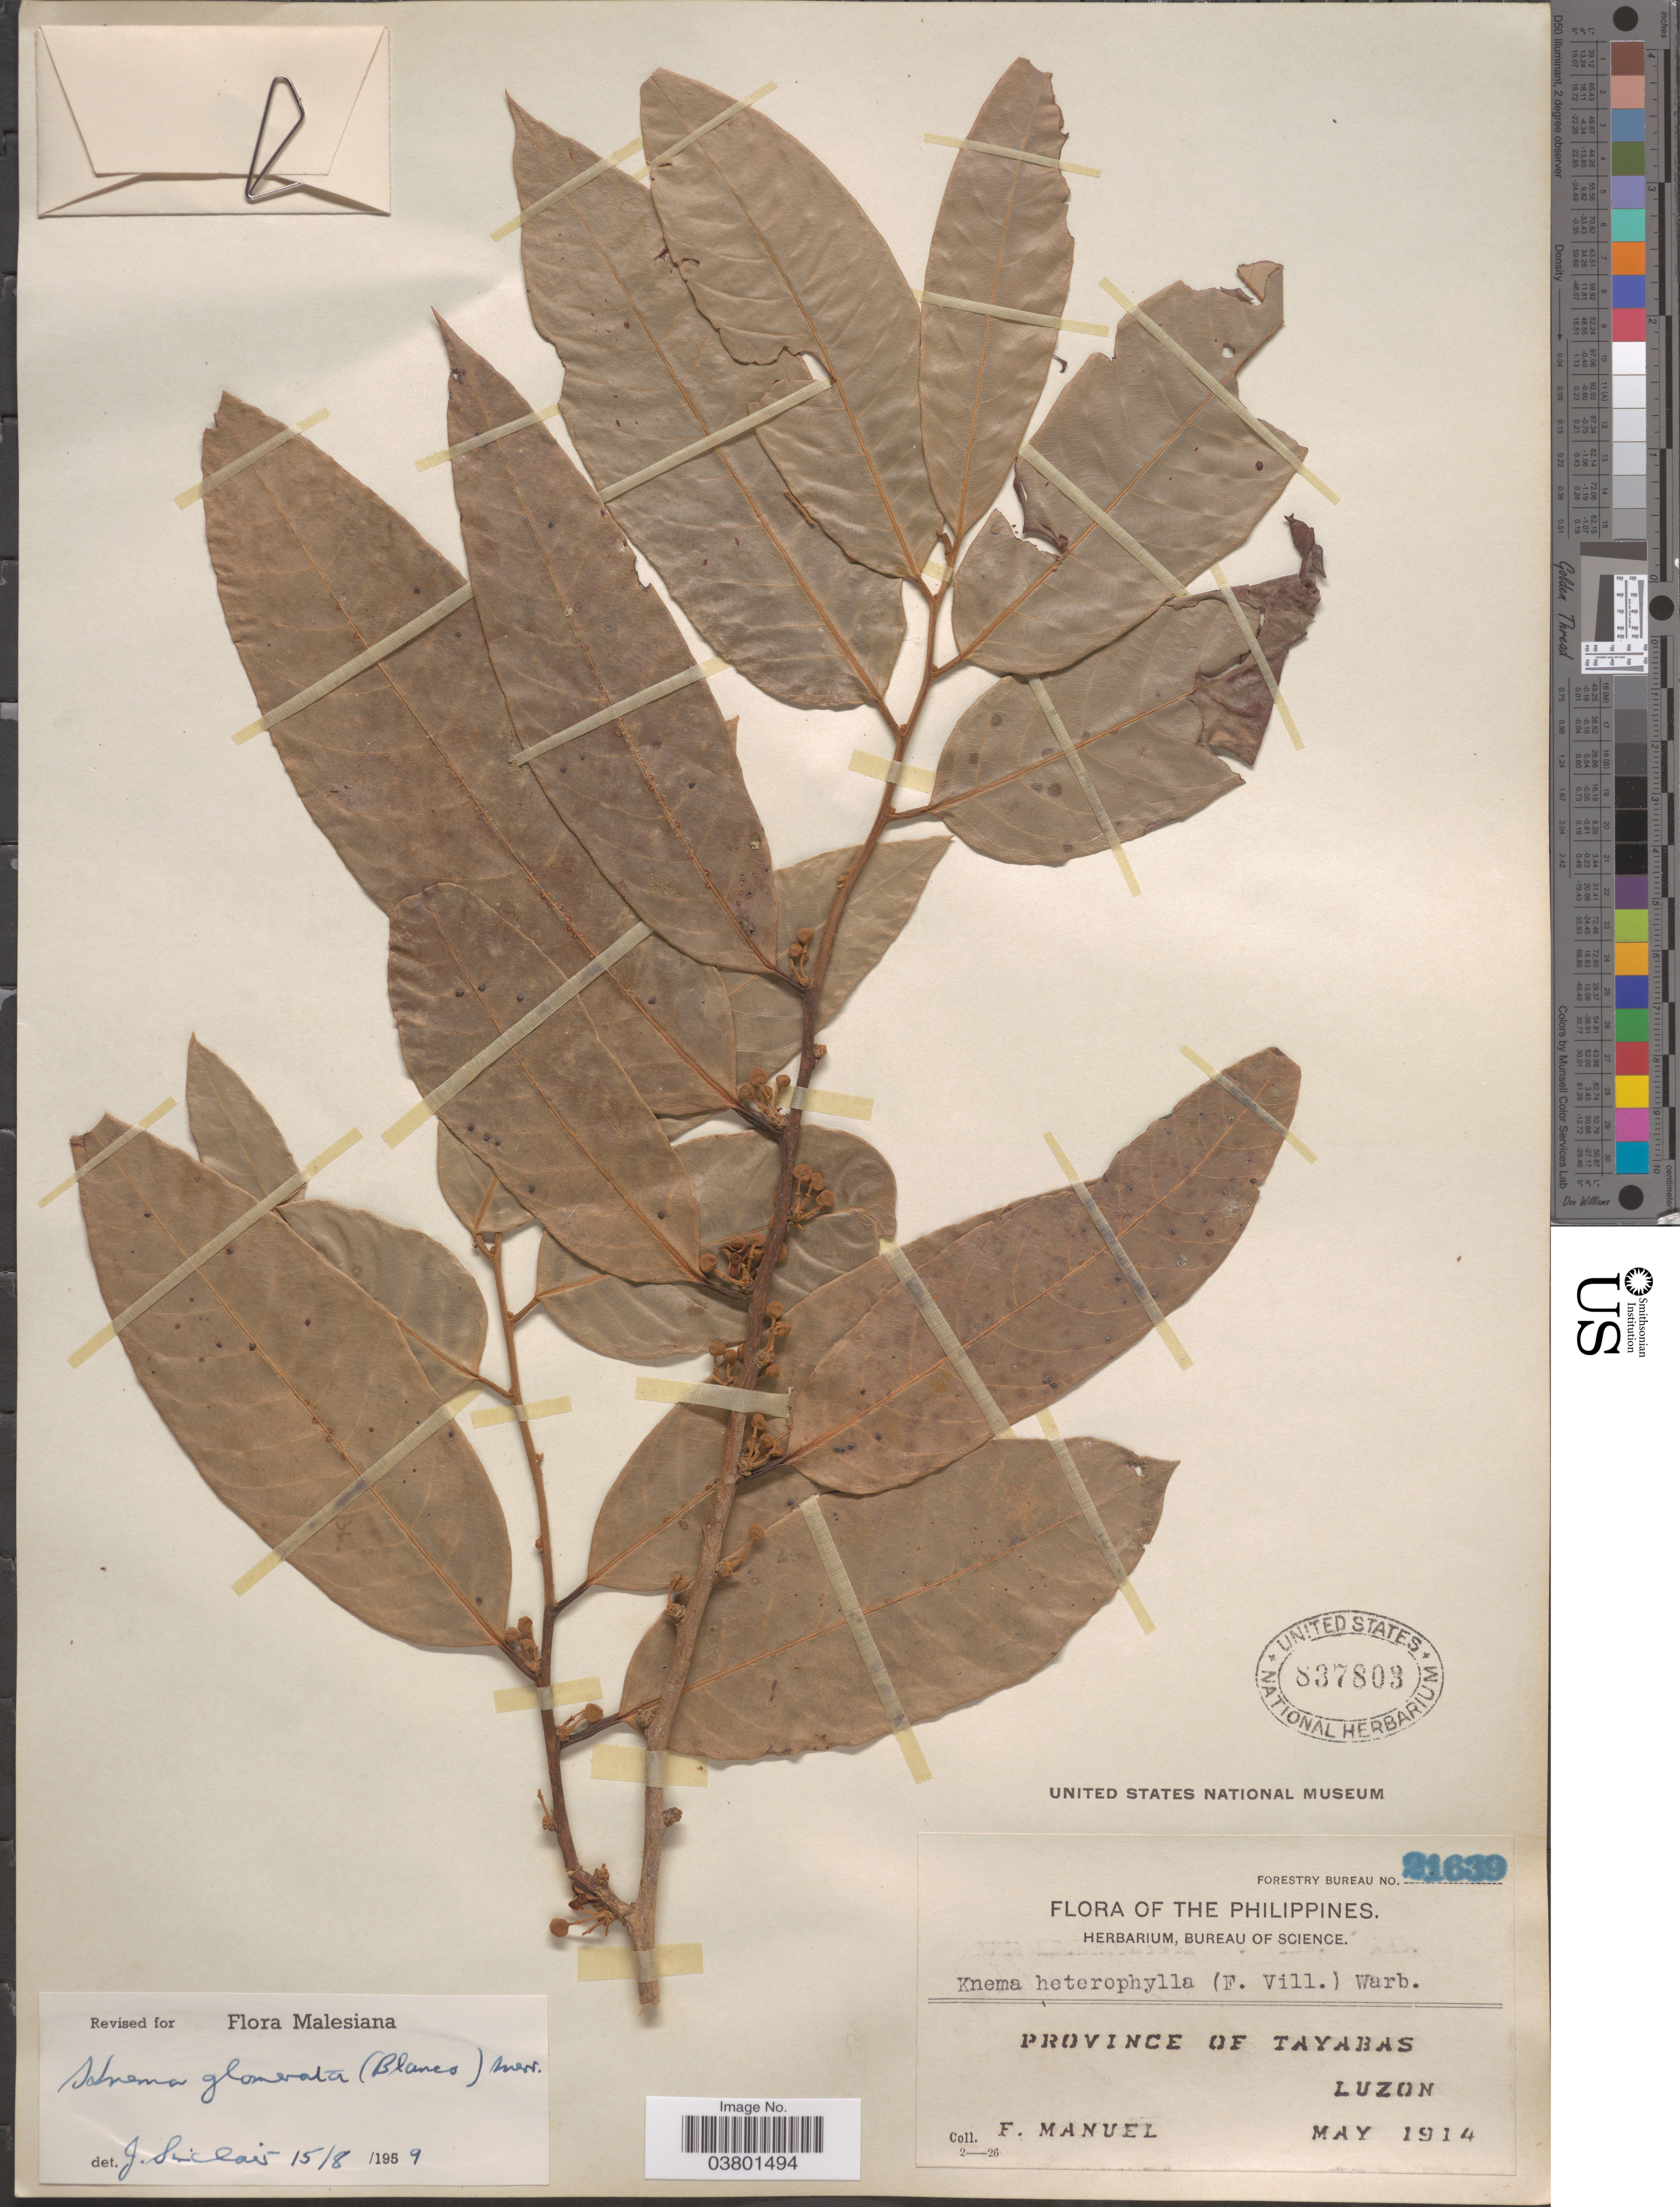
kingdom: Plantae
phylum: Tracheophyta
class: Magnoliopsida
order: Magnoliales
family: Myristicaceae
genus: Knema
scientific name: Knema glomerata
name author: (Blanco) Merr.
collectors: F. Manuel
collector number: Forestry Bureau 21639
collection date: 1914-05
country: Philippines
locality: Province of Tayabas. Luzon.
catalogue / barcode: US 837803